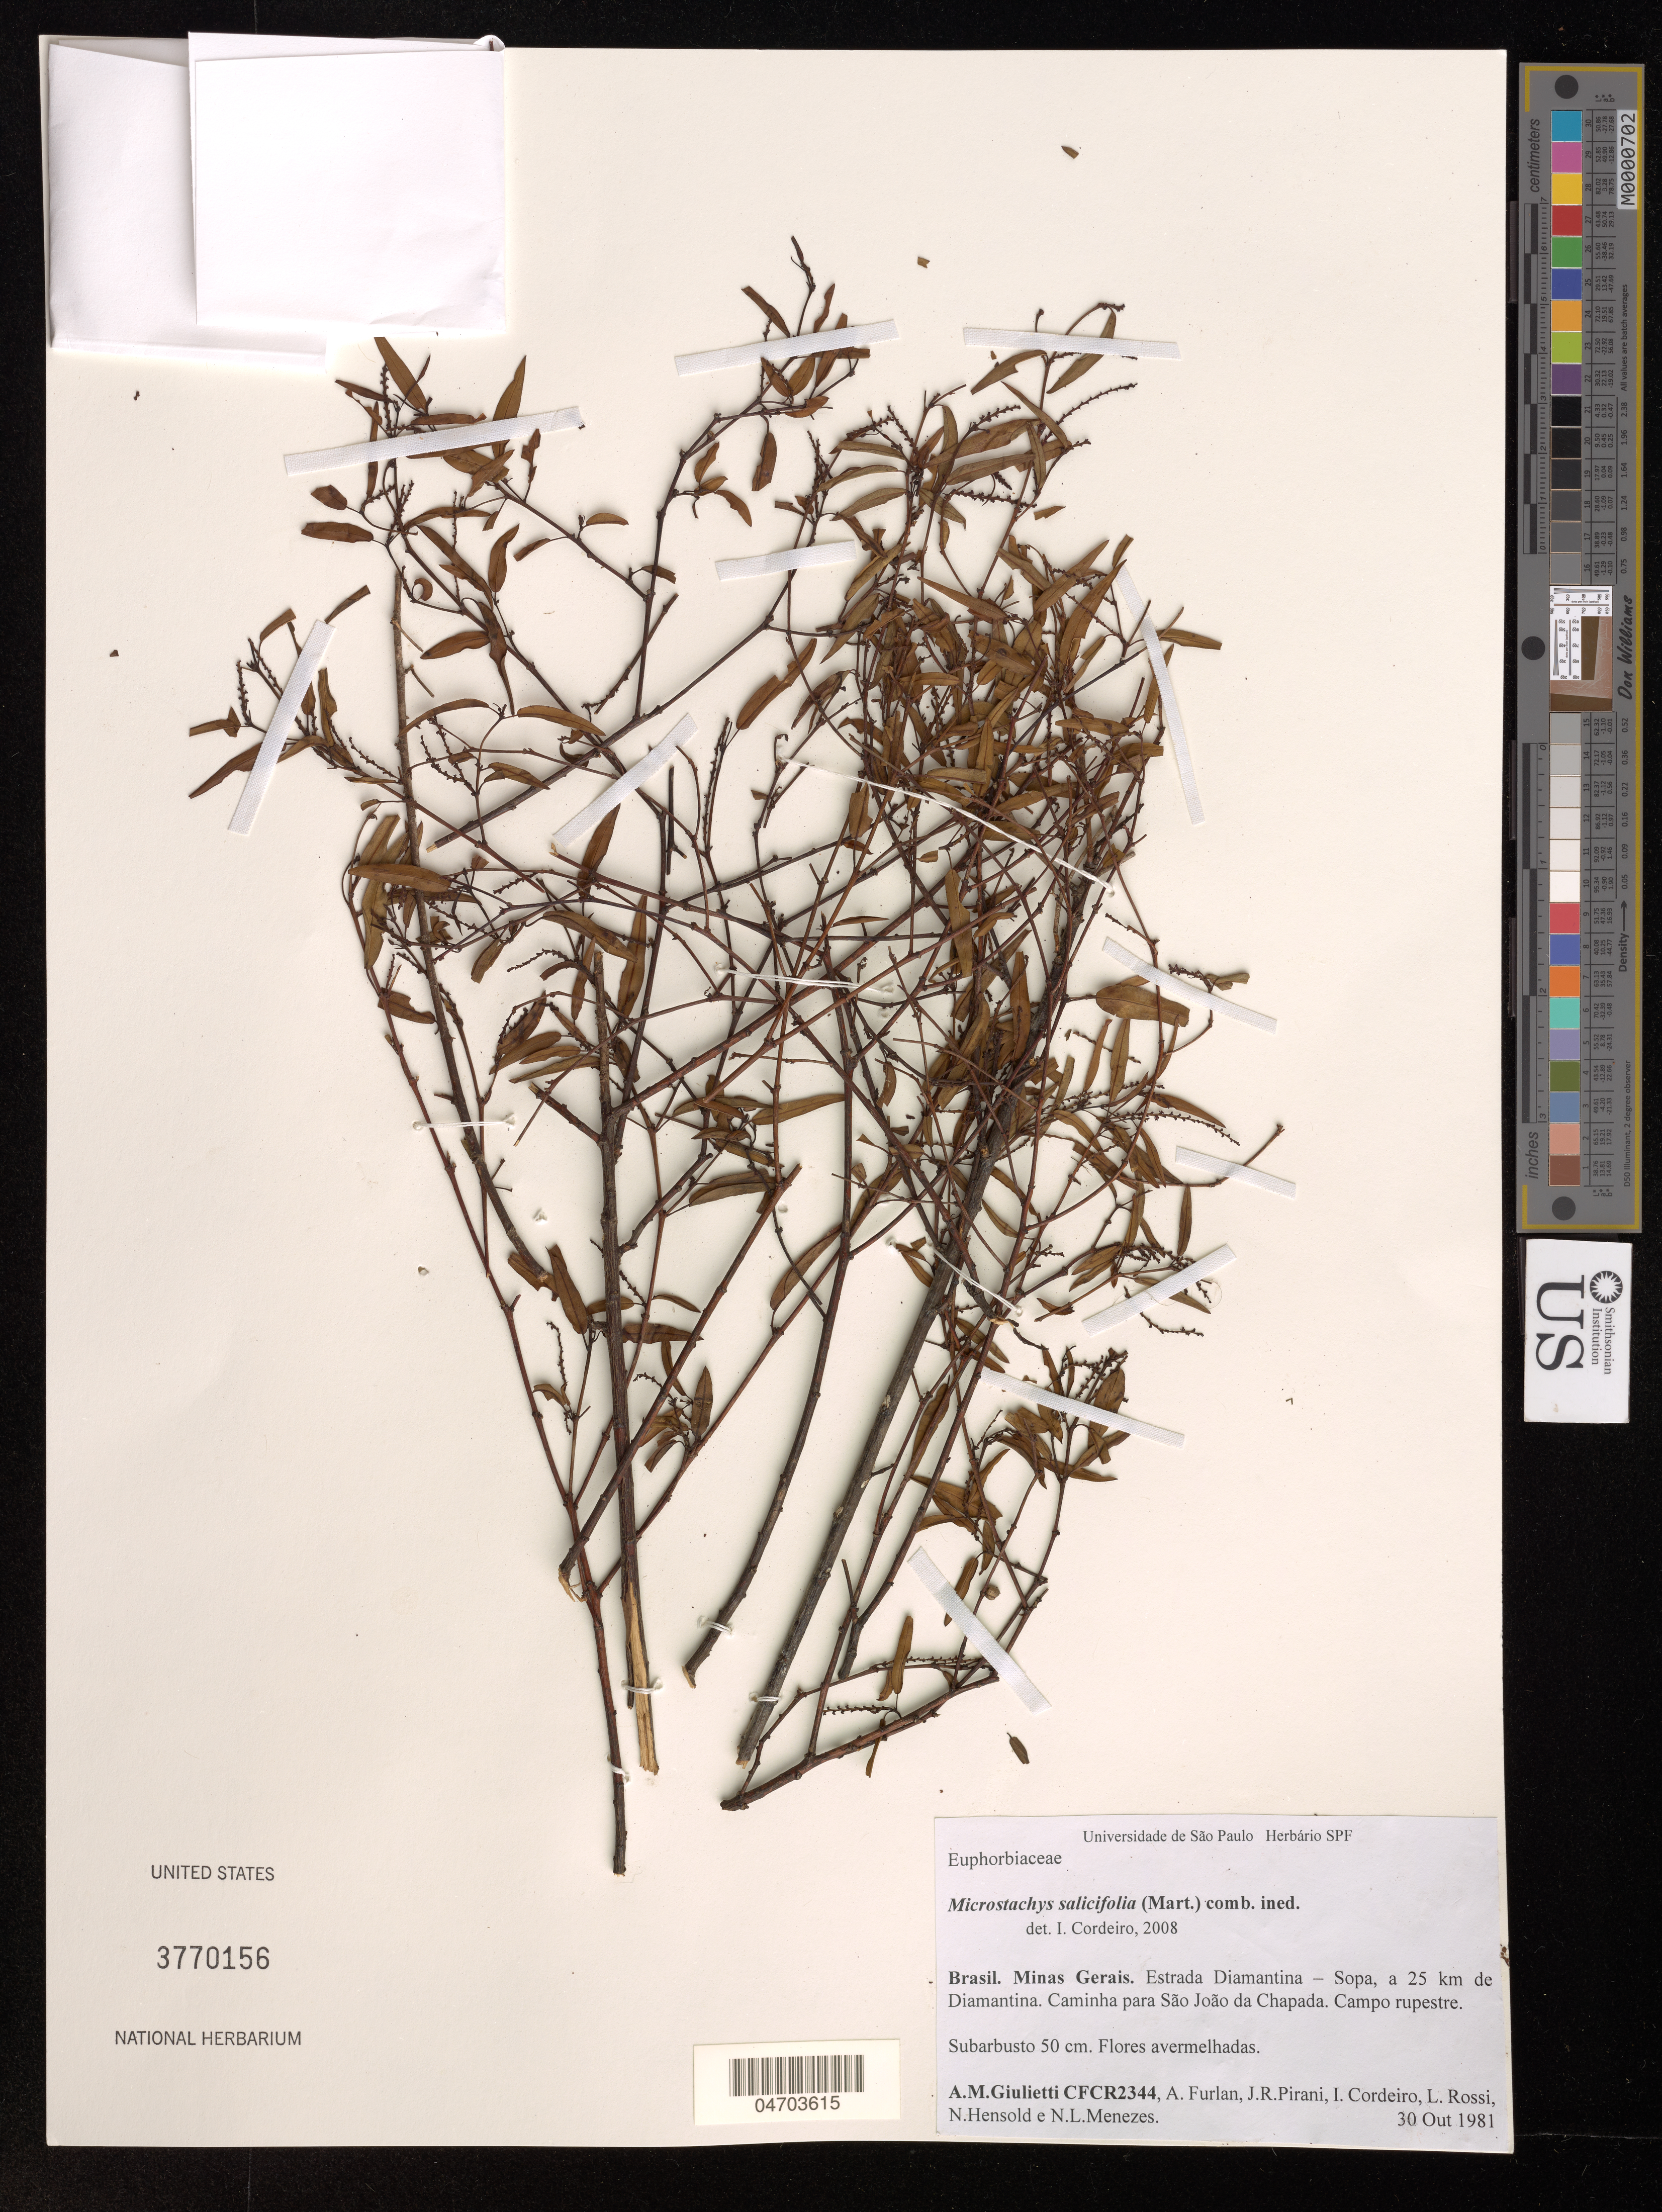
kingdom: Plantae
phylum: Tracheophyta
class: Magnoliopsida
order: Malpighiales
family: Euphorbiaceae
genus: Microstachys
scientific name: Microstachys salicifolia (Mart.) comb. ined.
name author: (Mart.) M.J. Silva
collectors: A. Giulietti, A. Furlan & J. Pirani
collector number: CFCR2344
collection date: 1981-10-30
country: Brazil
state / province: Minas Gerais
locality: Estrada Diamantina - Sopa, a 25 km de Diamantina. Caminha para São João da Chapada.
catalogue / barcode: US 3770156